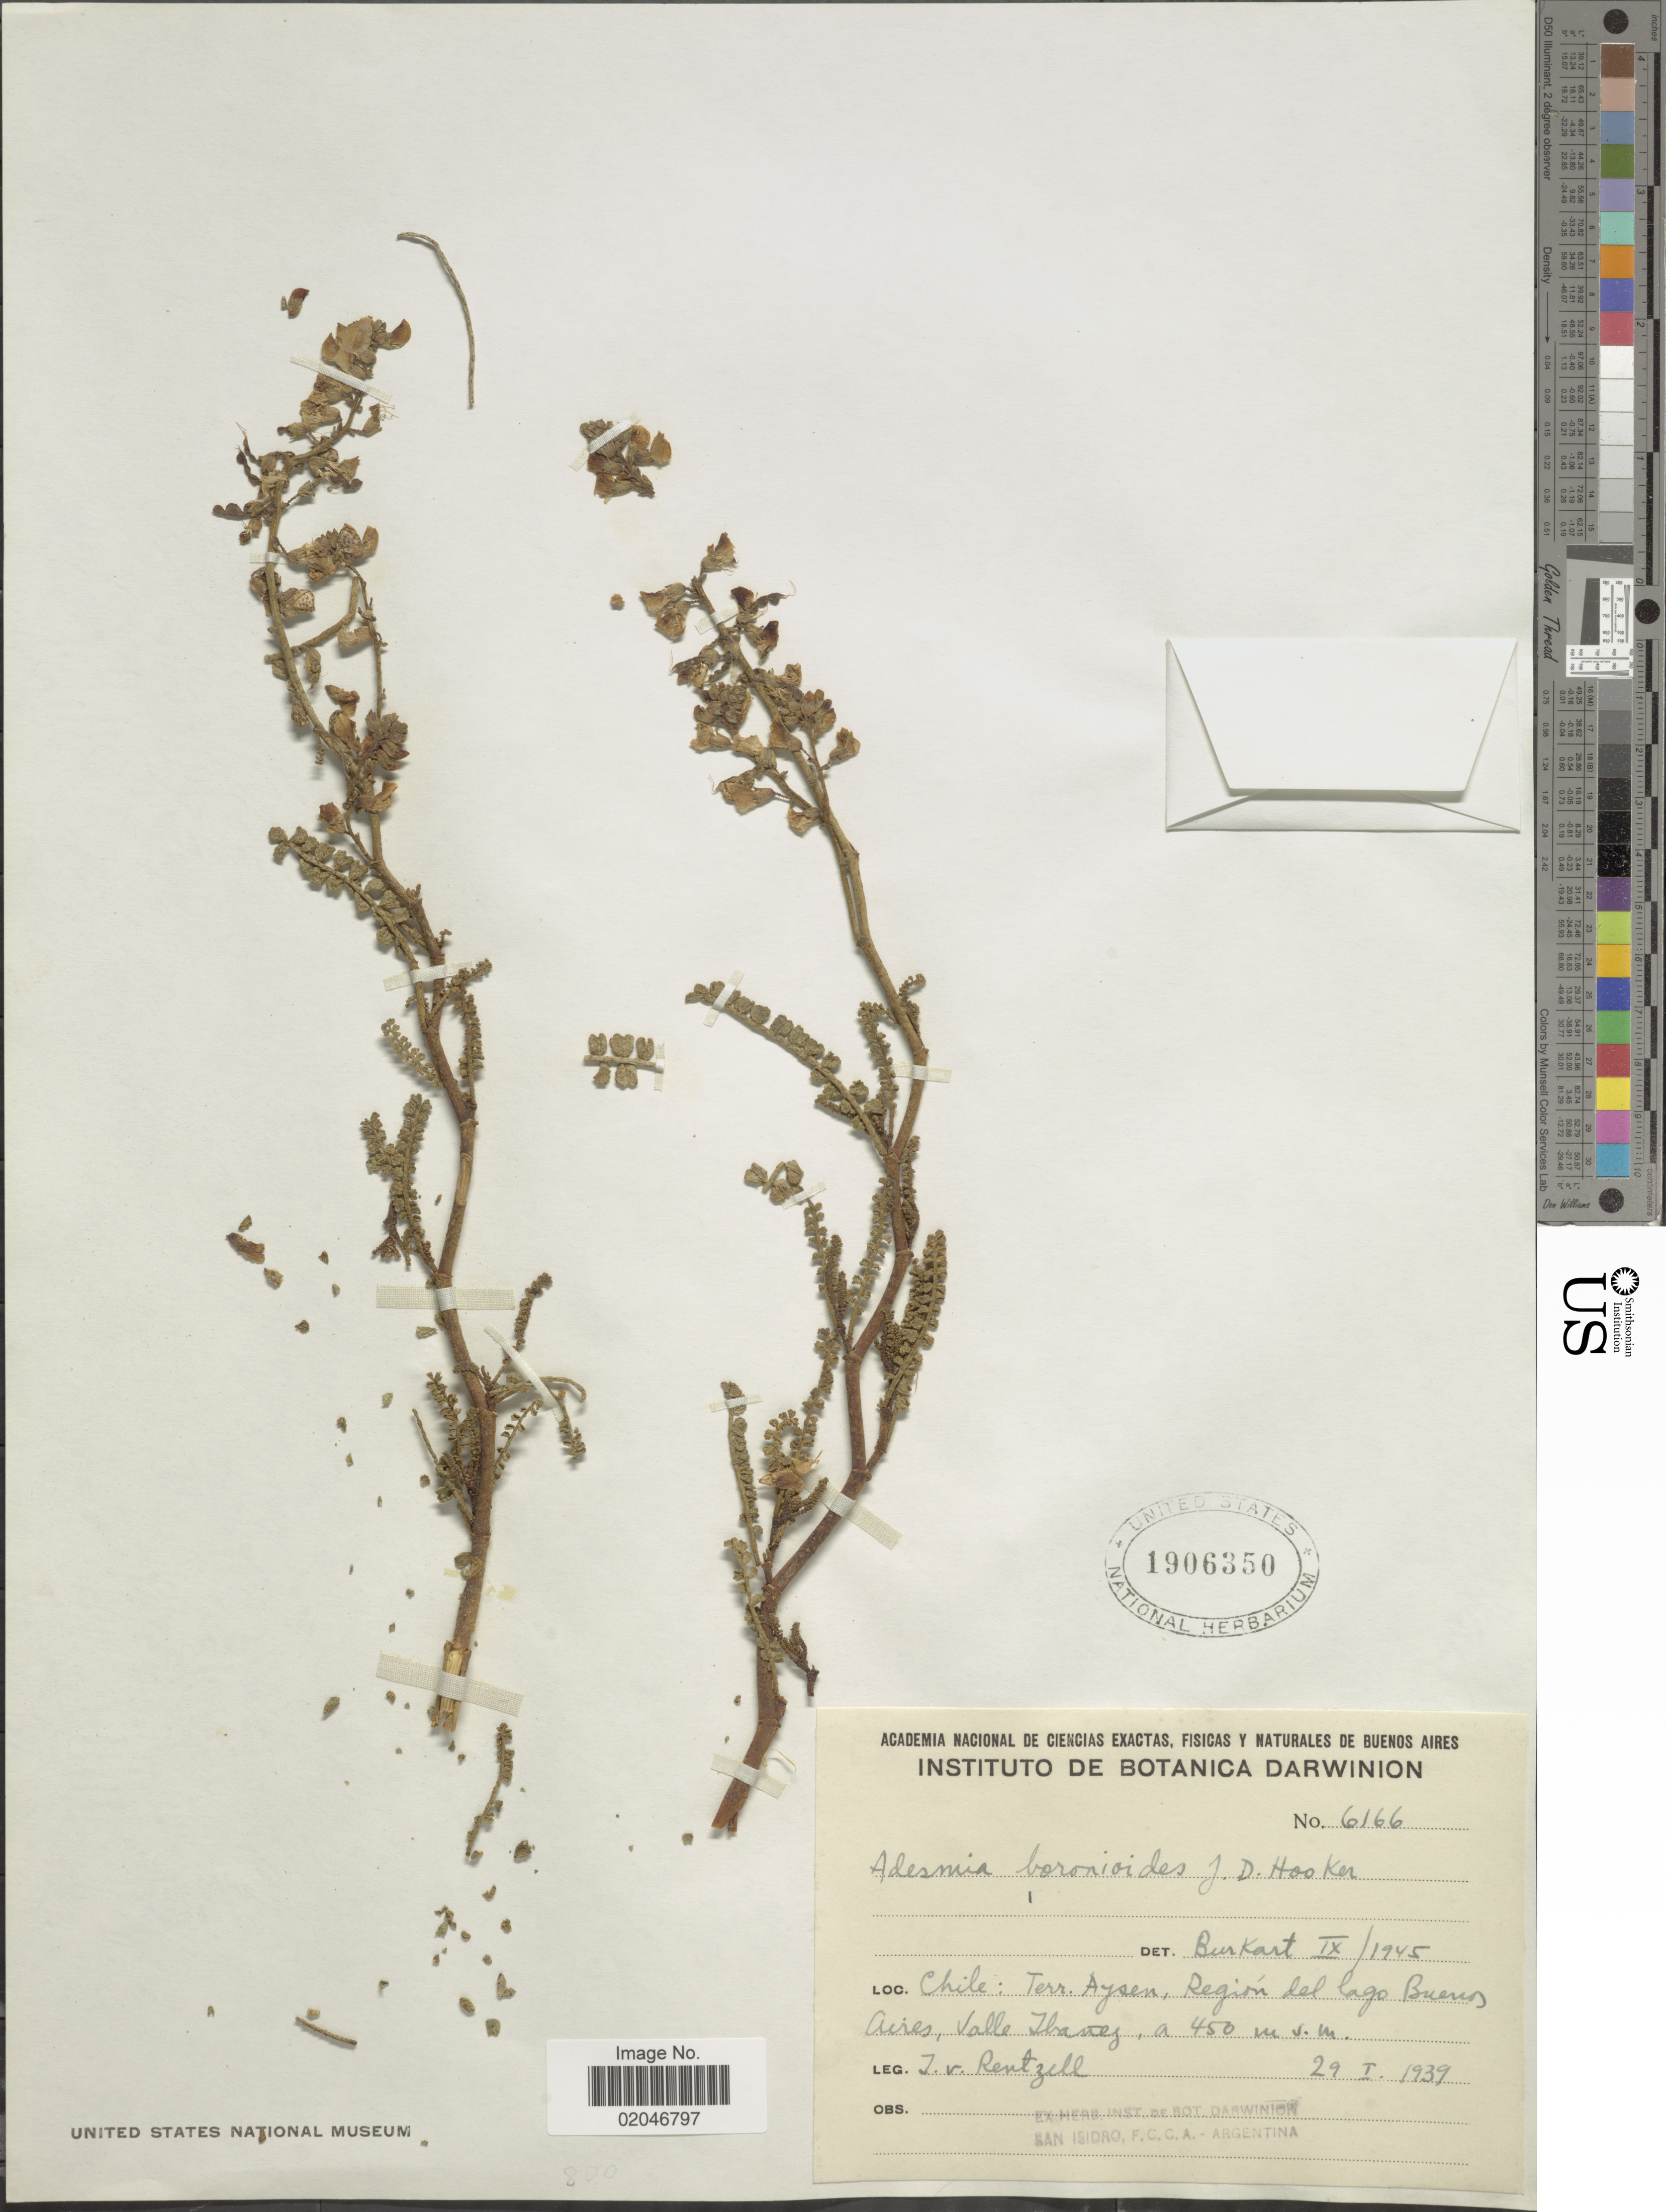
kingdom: Plantae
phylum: Tracheophyta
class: Magnoliopsida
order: Fabales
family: Fabaceae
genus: Adesmia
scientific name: Adesmia boronioides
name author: Hook. f.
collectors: I. von Rentzell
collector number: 6166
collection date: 1939-01-29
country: Chile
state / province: Aisén (XI)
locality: Terr. Aysen, Region del lago Buenos Aires, Valle Ibanez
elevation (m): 450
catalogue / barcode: US 1906350